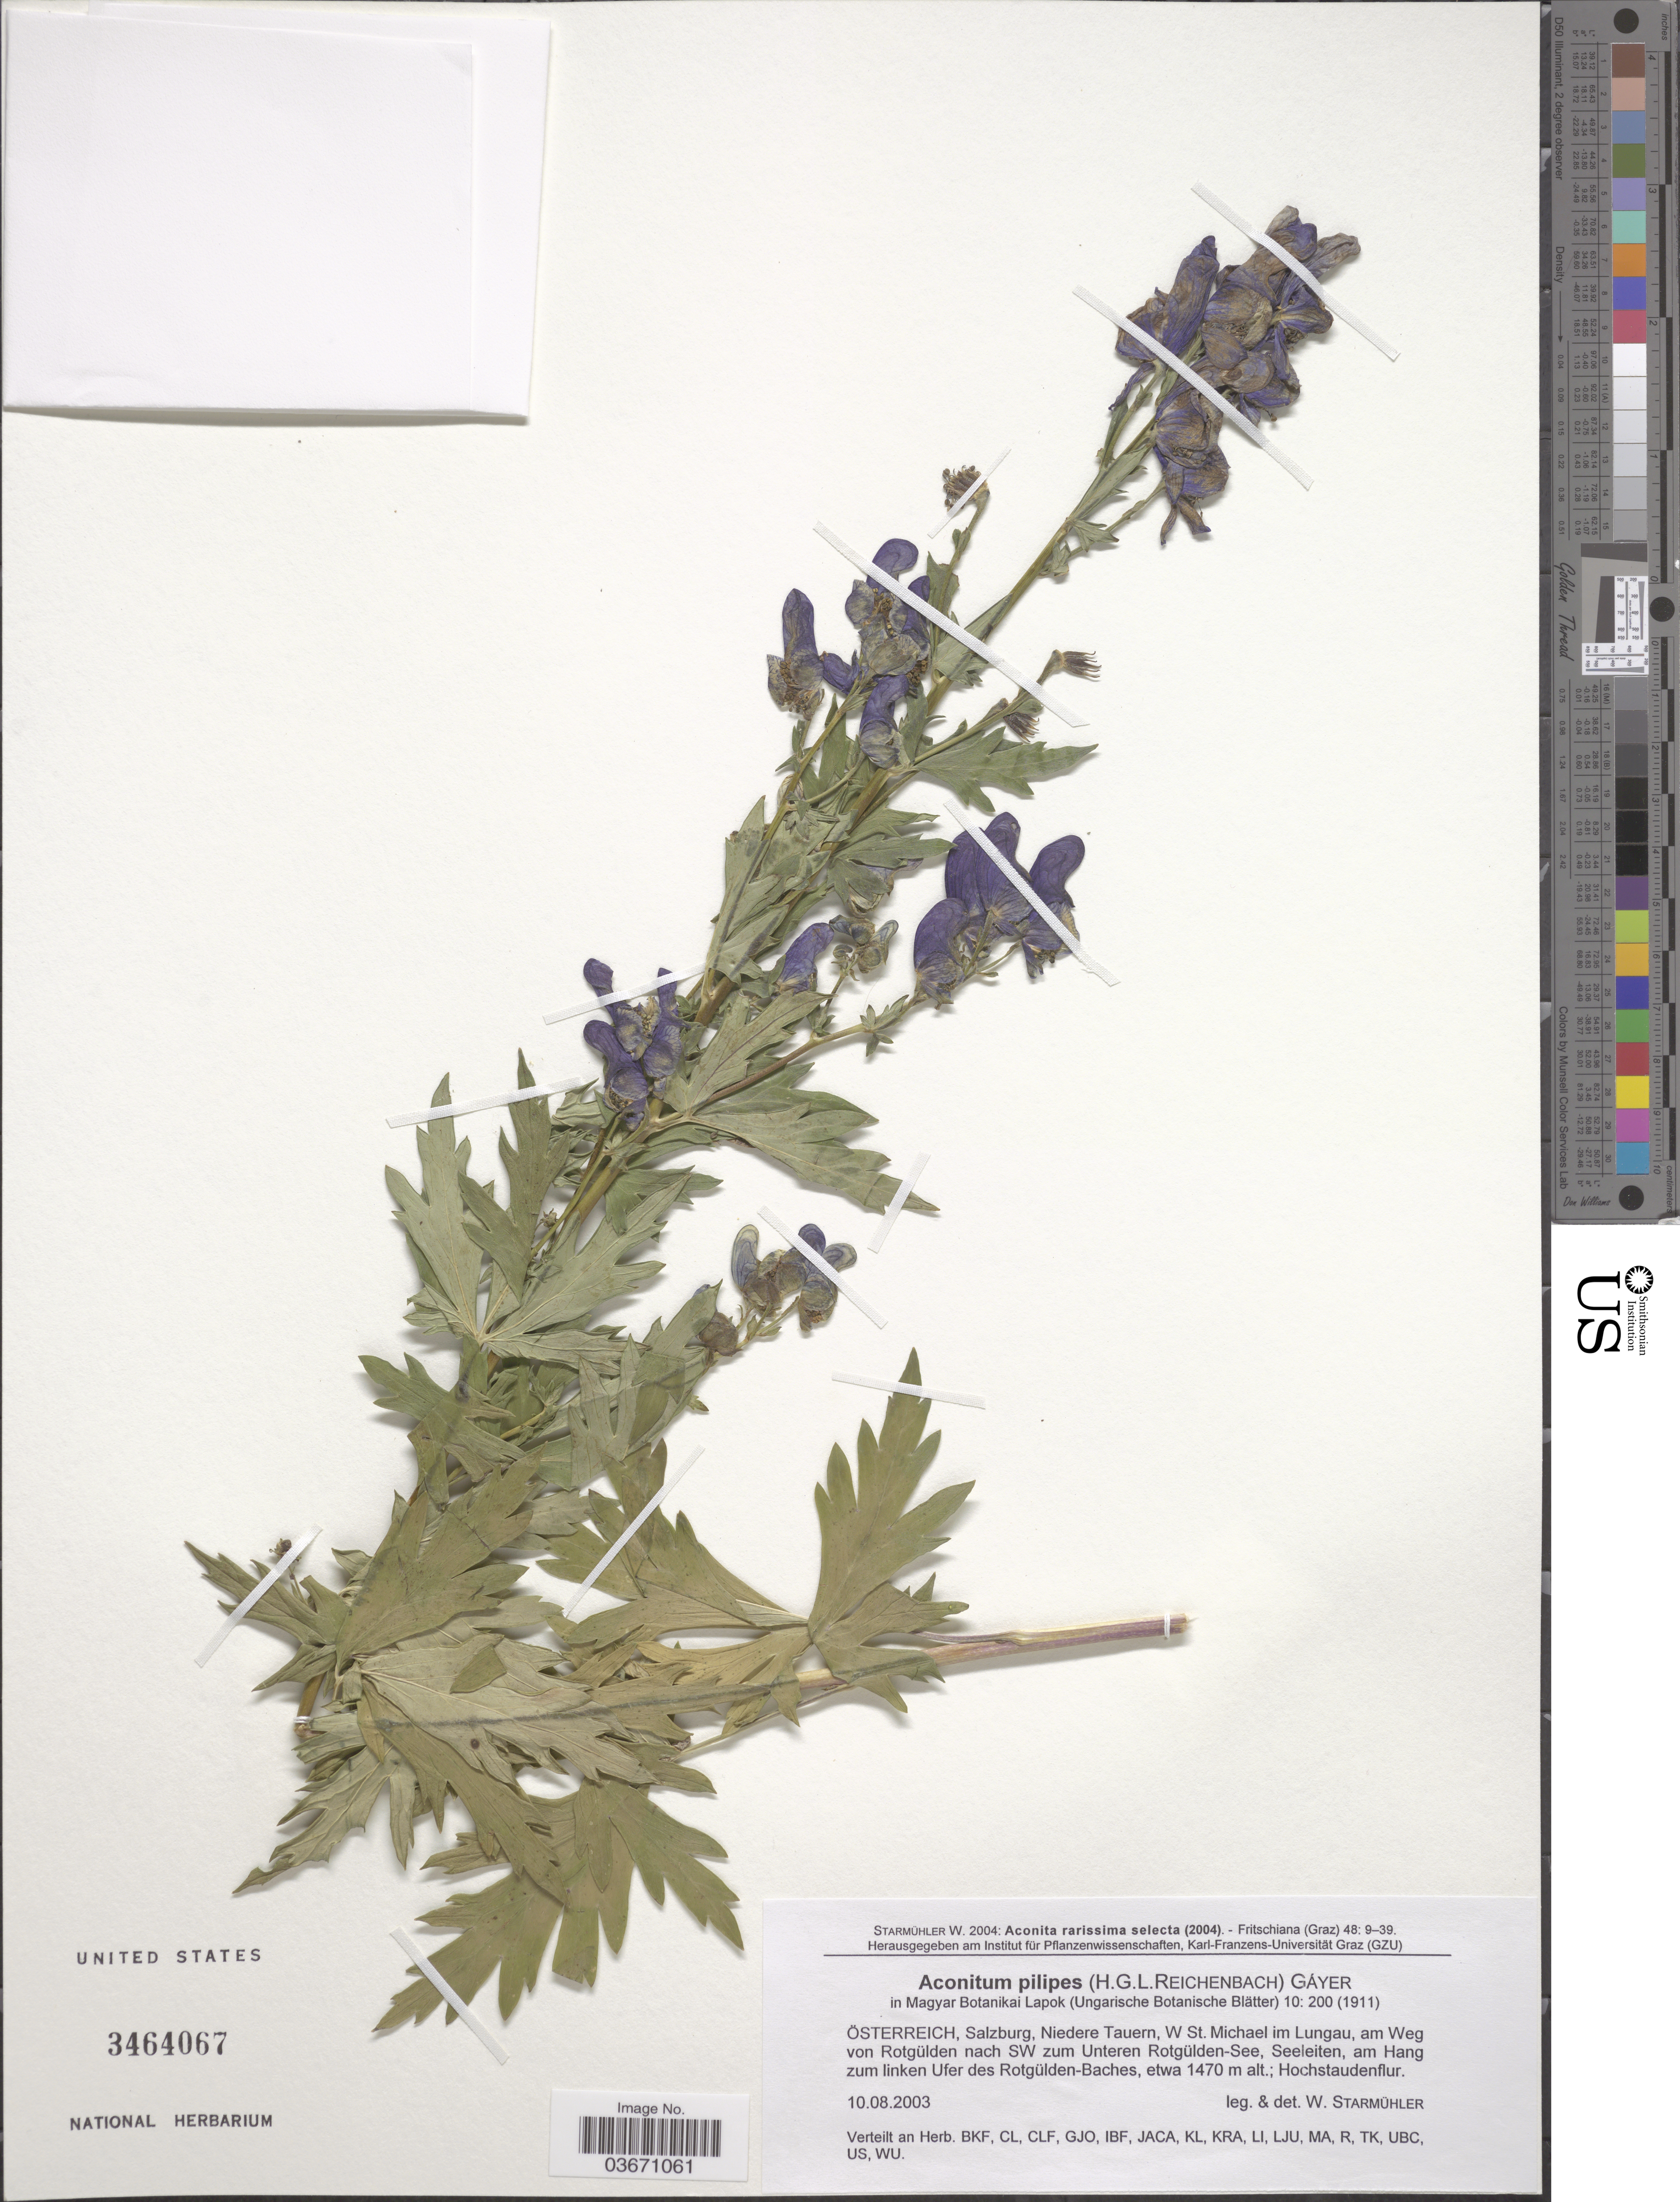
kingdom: Plantae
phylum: Tracheophyta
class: Magnoliopsida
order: Ranunculales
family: Ranunculaceae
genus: Aconitum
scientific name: Aconitum x pilipes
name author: (Rchb.) Gáyer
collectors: W. Starmühler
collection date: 2003-08-10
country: Austria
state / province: Salzburg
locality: Österreich, Niedere Tauern, W St. Michael im Lungau, am Weg von Rotgülden nach SW zum Unteren Rotgülden-See, Seeleiten, am Hang zum linken Ufer der Rotgülden-Baches.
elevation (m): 1470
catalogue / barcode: US 3464067